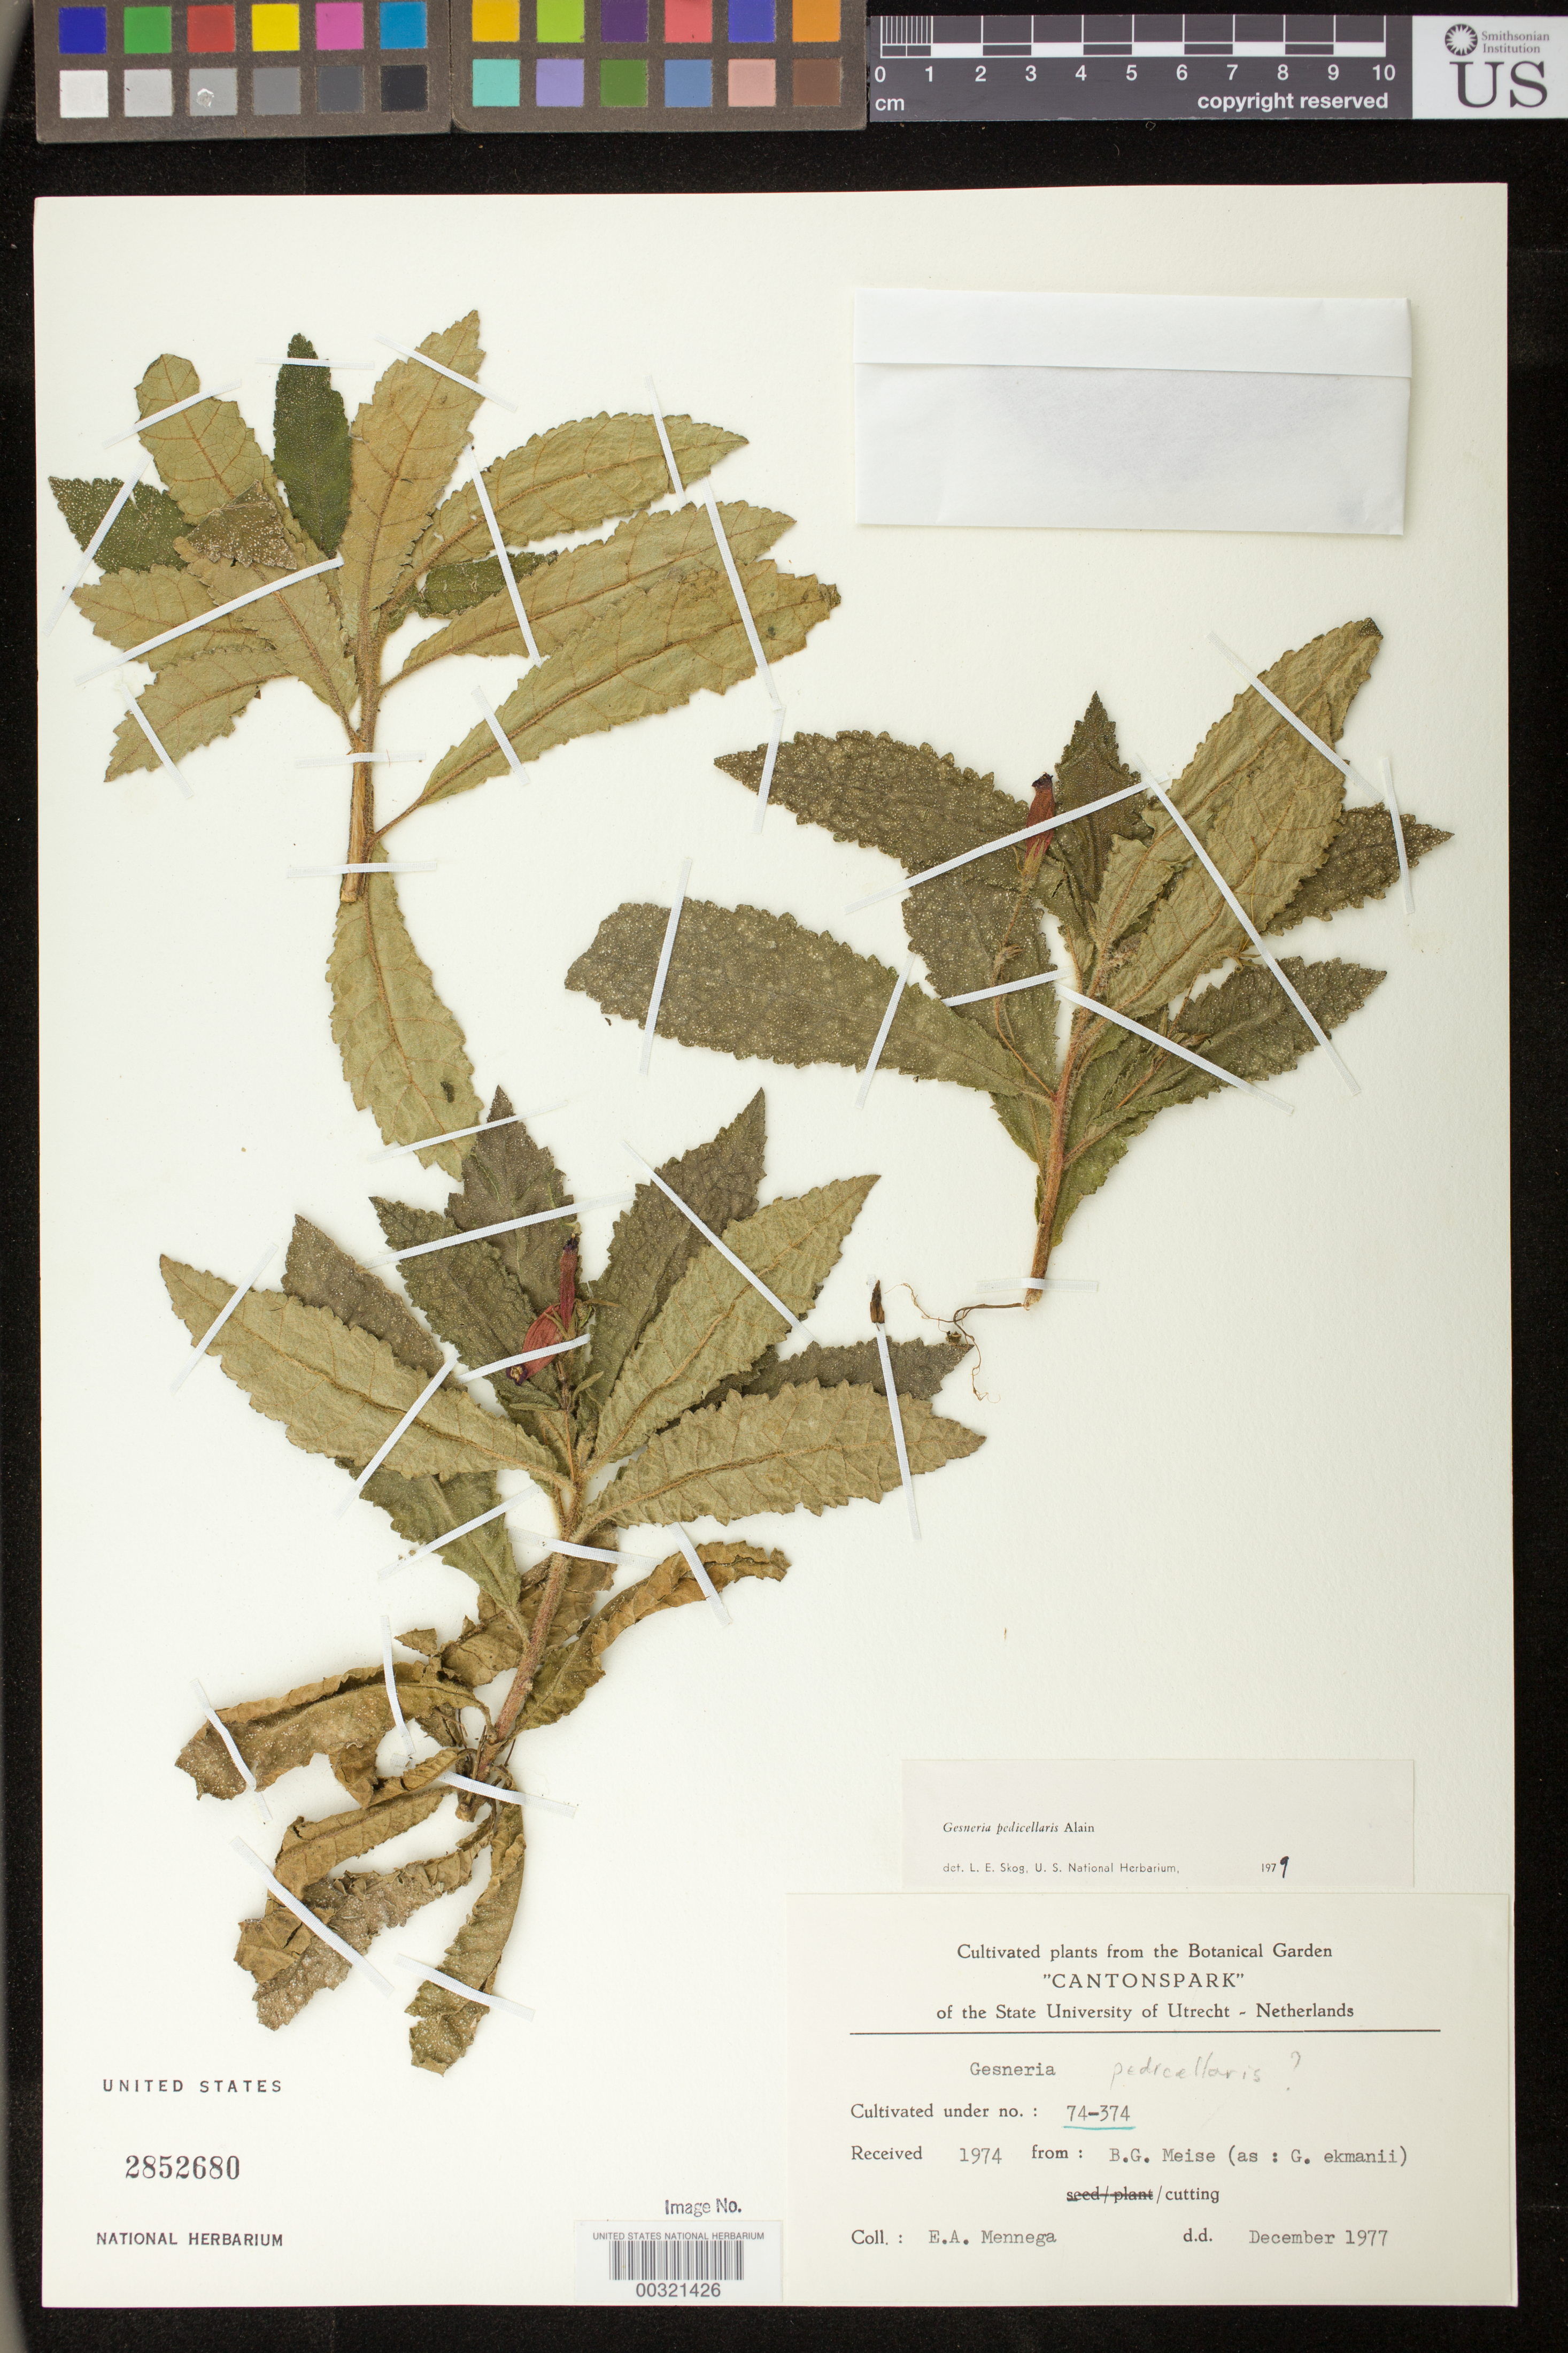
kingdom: Plantae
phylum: Tracheophyta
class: Magnoliopsida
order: Lamiales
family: Gesneriaceae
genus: Gesneria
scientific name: Gesneria pedicellaris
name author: Alain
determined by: Skog, Laurence E.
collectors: E. A. Mennega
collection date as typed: Dec 1977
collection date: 1977-12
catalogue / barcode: US 2852680